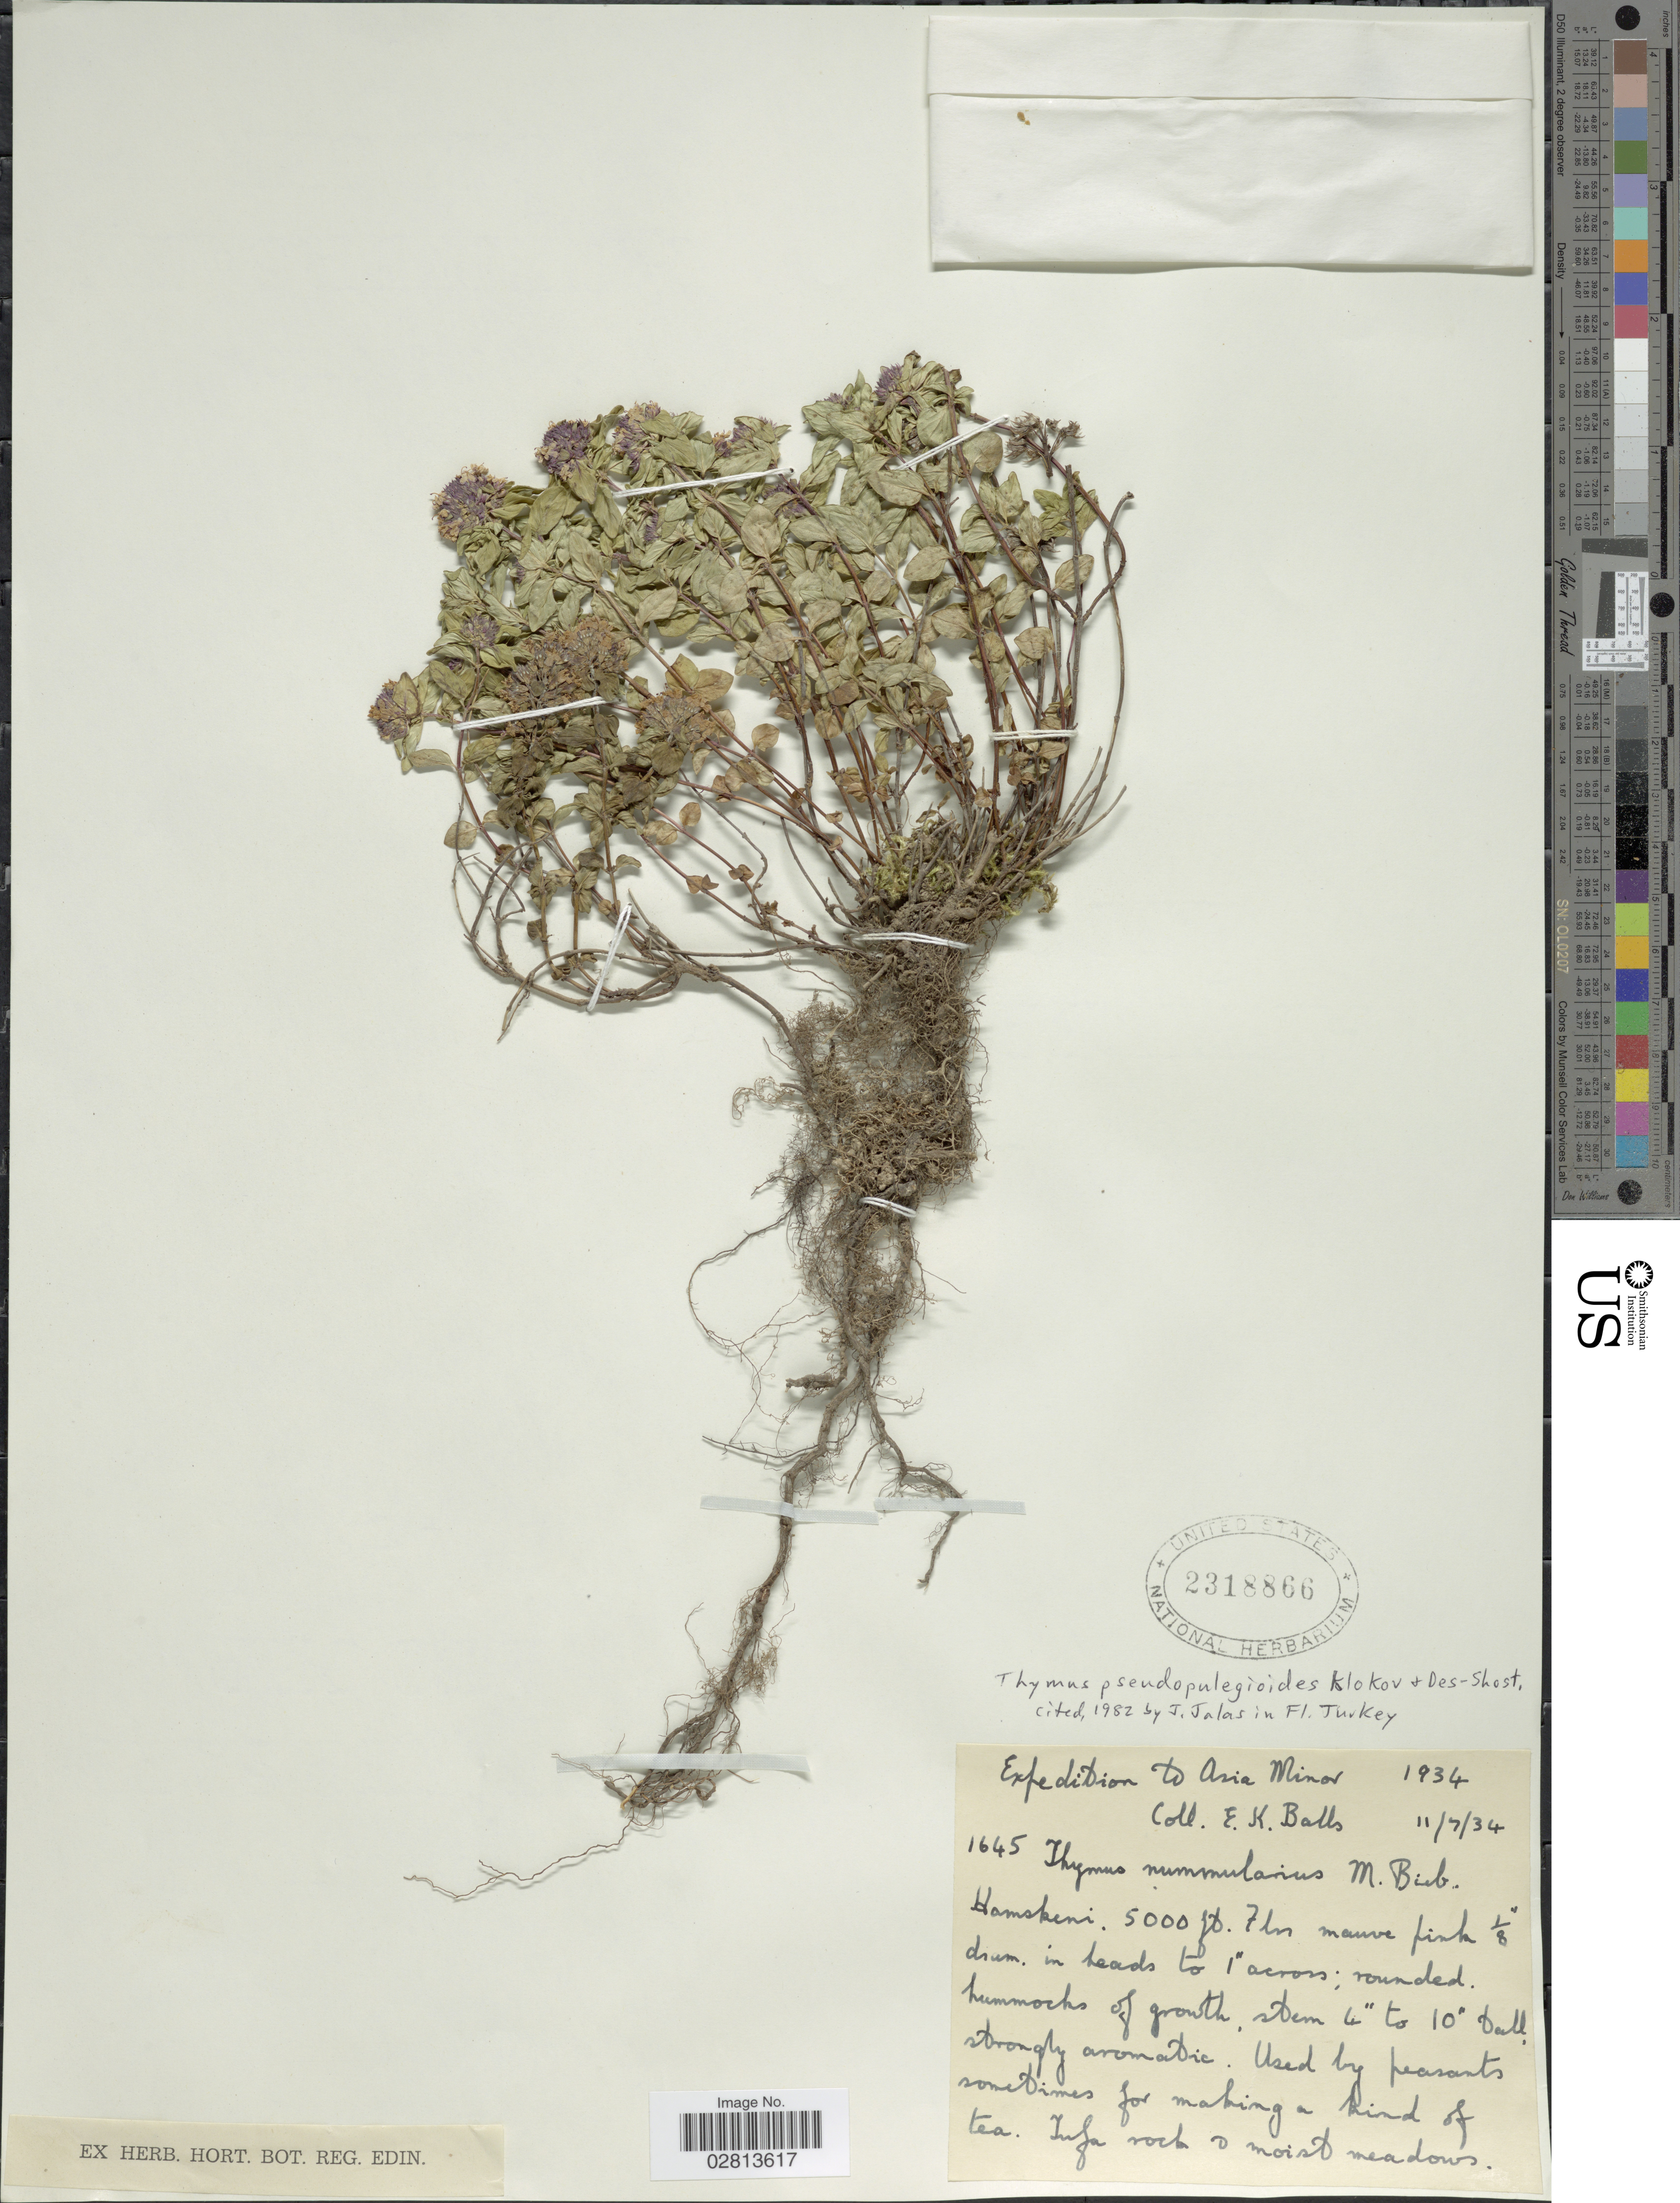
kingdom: Plantae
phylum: Tracheophyta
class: Magnoliopsida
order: Lamiales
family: Lamiaceae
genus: Thymus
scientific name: Thymus pseudopulegioides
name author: Klokov & Des.-Shost.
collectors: E. K. Balls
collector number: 1645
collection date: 1934-07-11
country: Turkey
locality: Asia Minor. Hamskeni.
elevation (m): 1524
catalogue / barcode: US 2318866